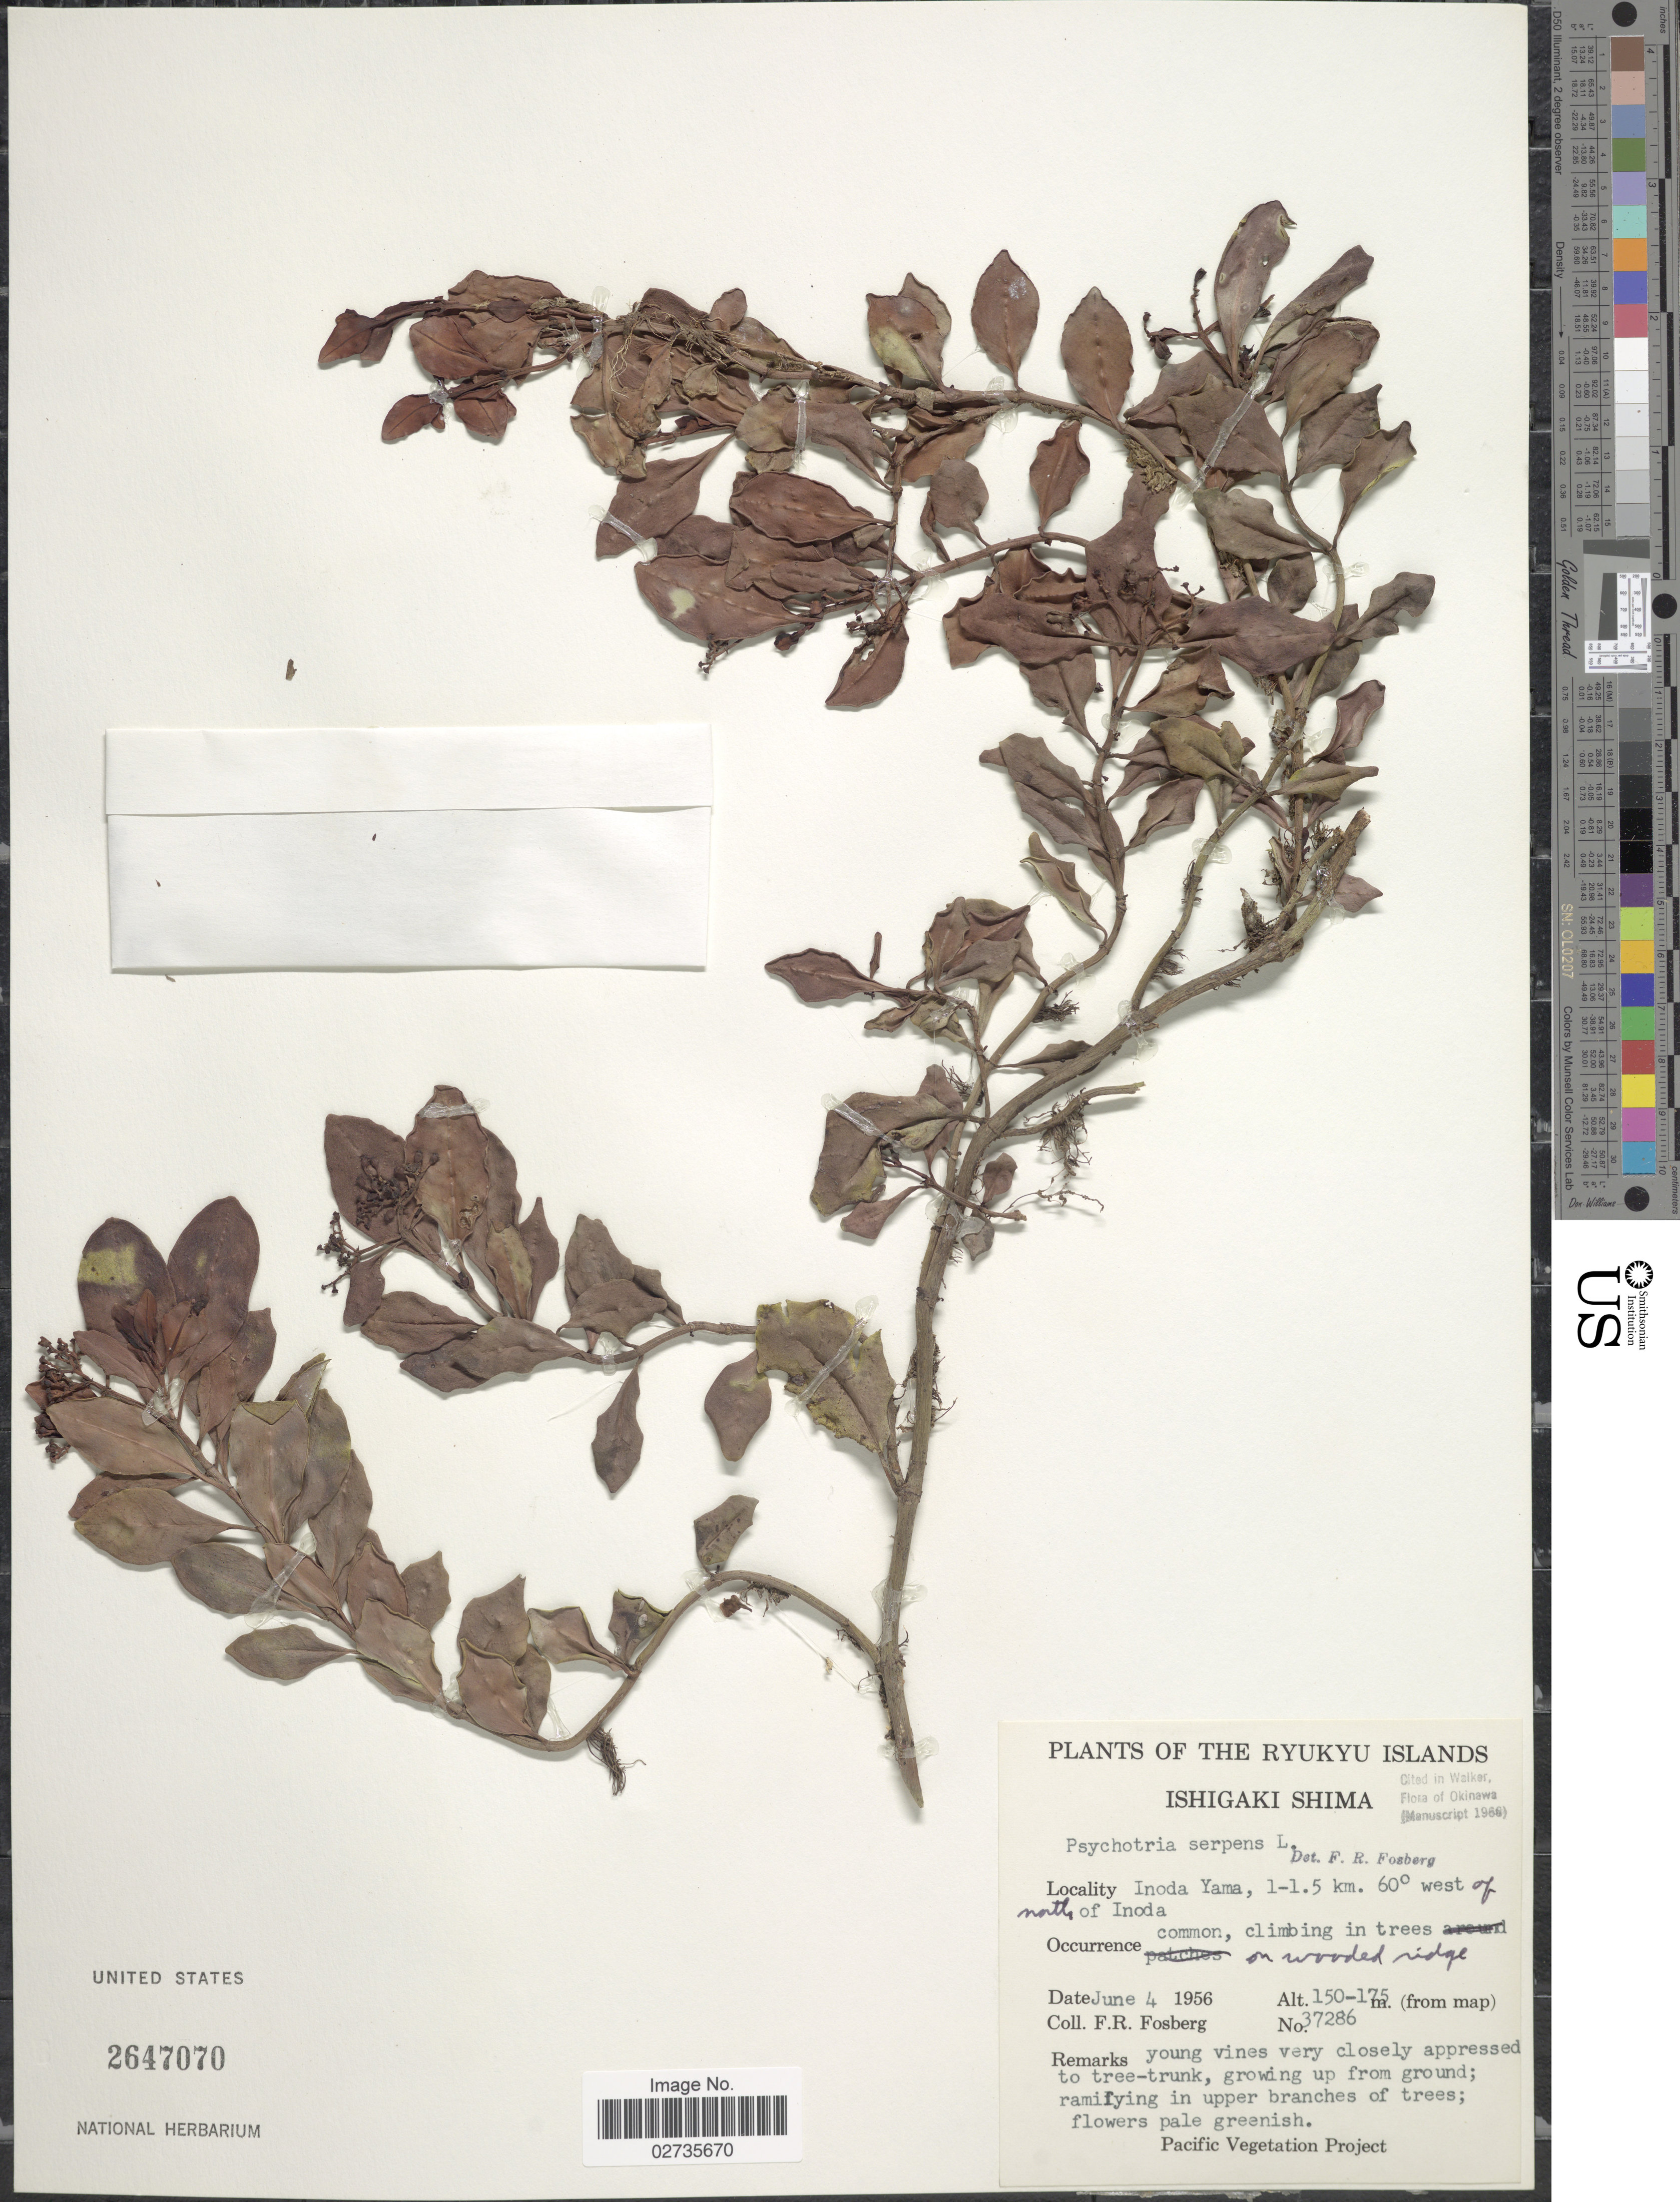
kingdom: Plantae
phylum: Tracheophyta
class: Magnoliopsida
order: Gentianales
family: Rubiaceae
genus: Psychotria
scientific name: Psychotria serpens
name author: L.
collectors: F. R. Fosberg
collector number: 37286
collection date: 1956-06-04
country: Japan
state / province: Okinawa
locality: The Ryukyu Islands, Ishigaki Shima, Inoda Yama, 1-1.5 km 60° west of north of Inoda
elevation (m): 150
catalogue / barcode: US 2647070